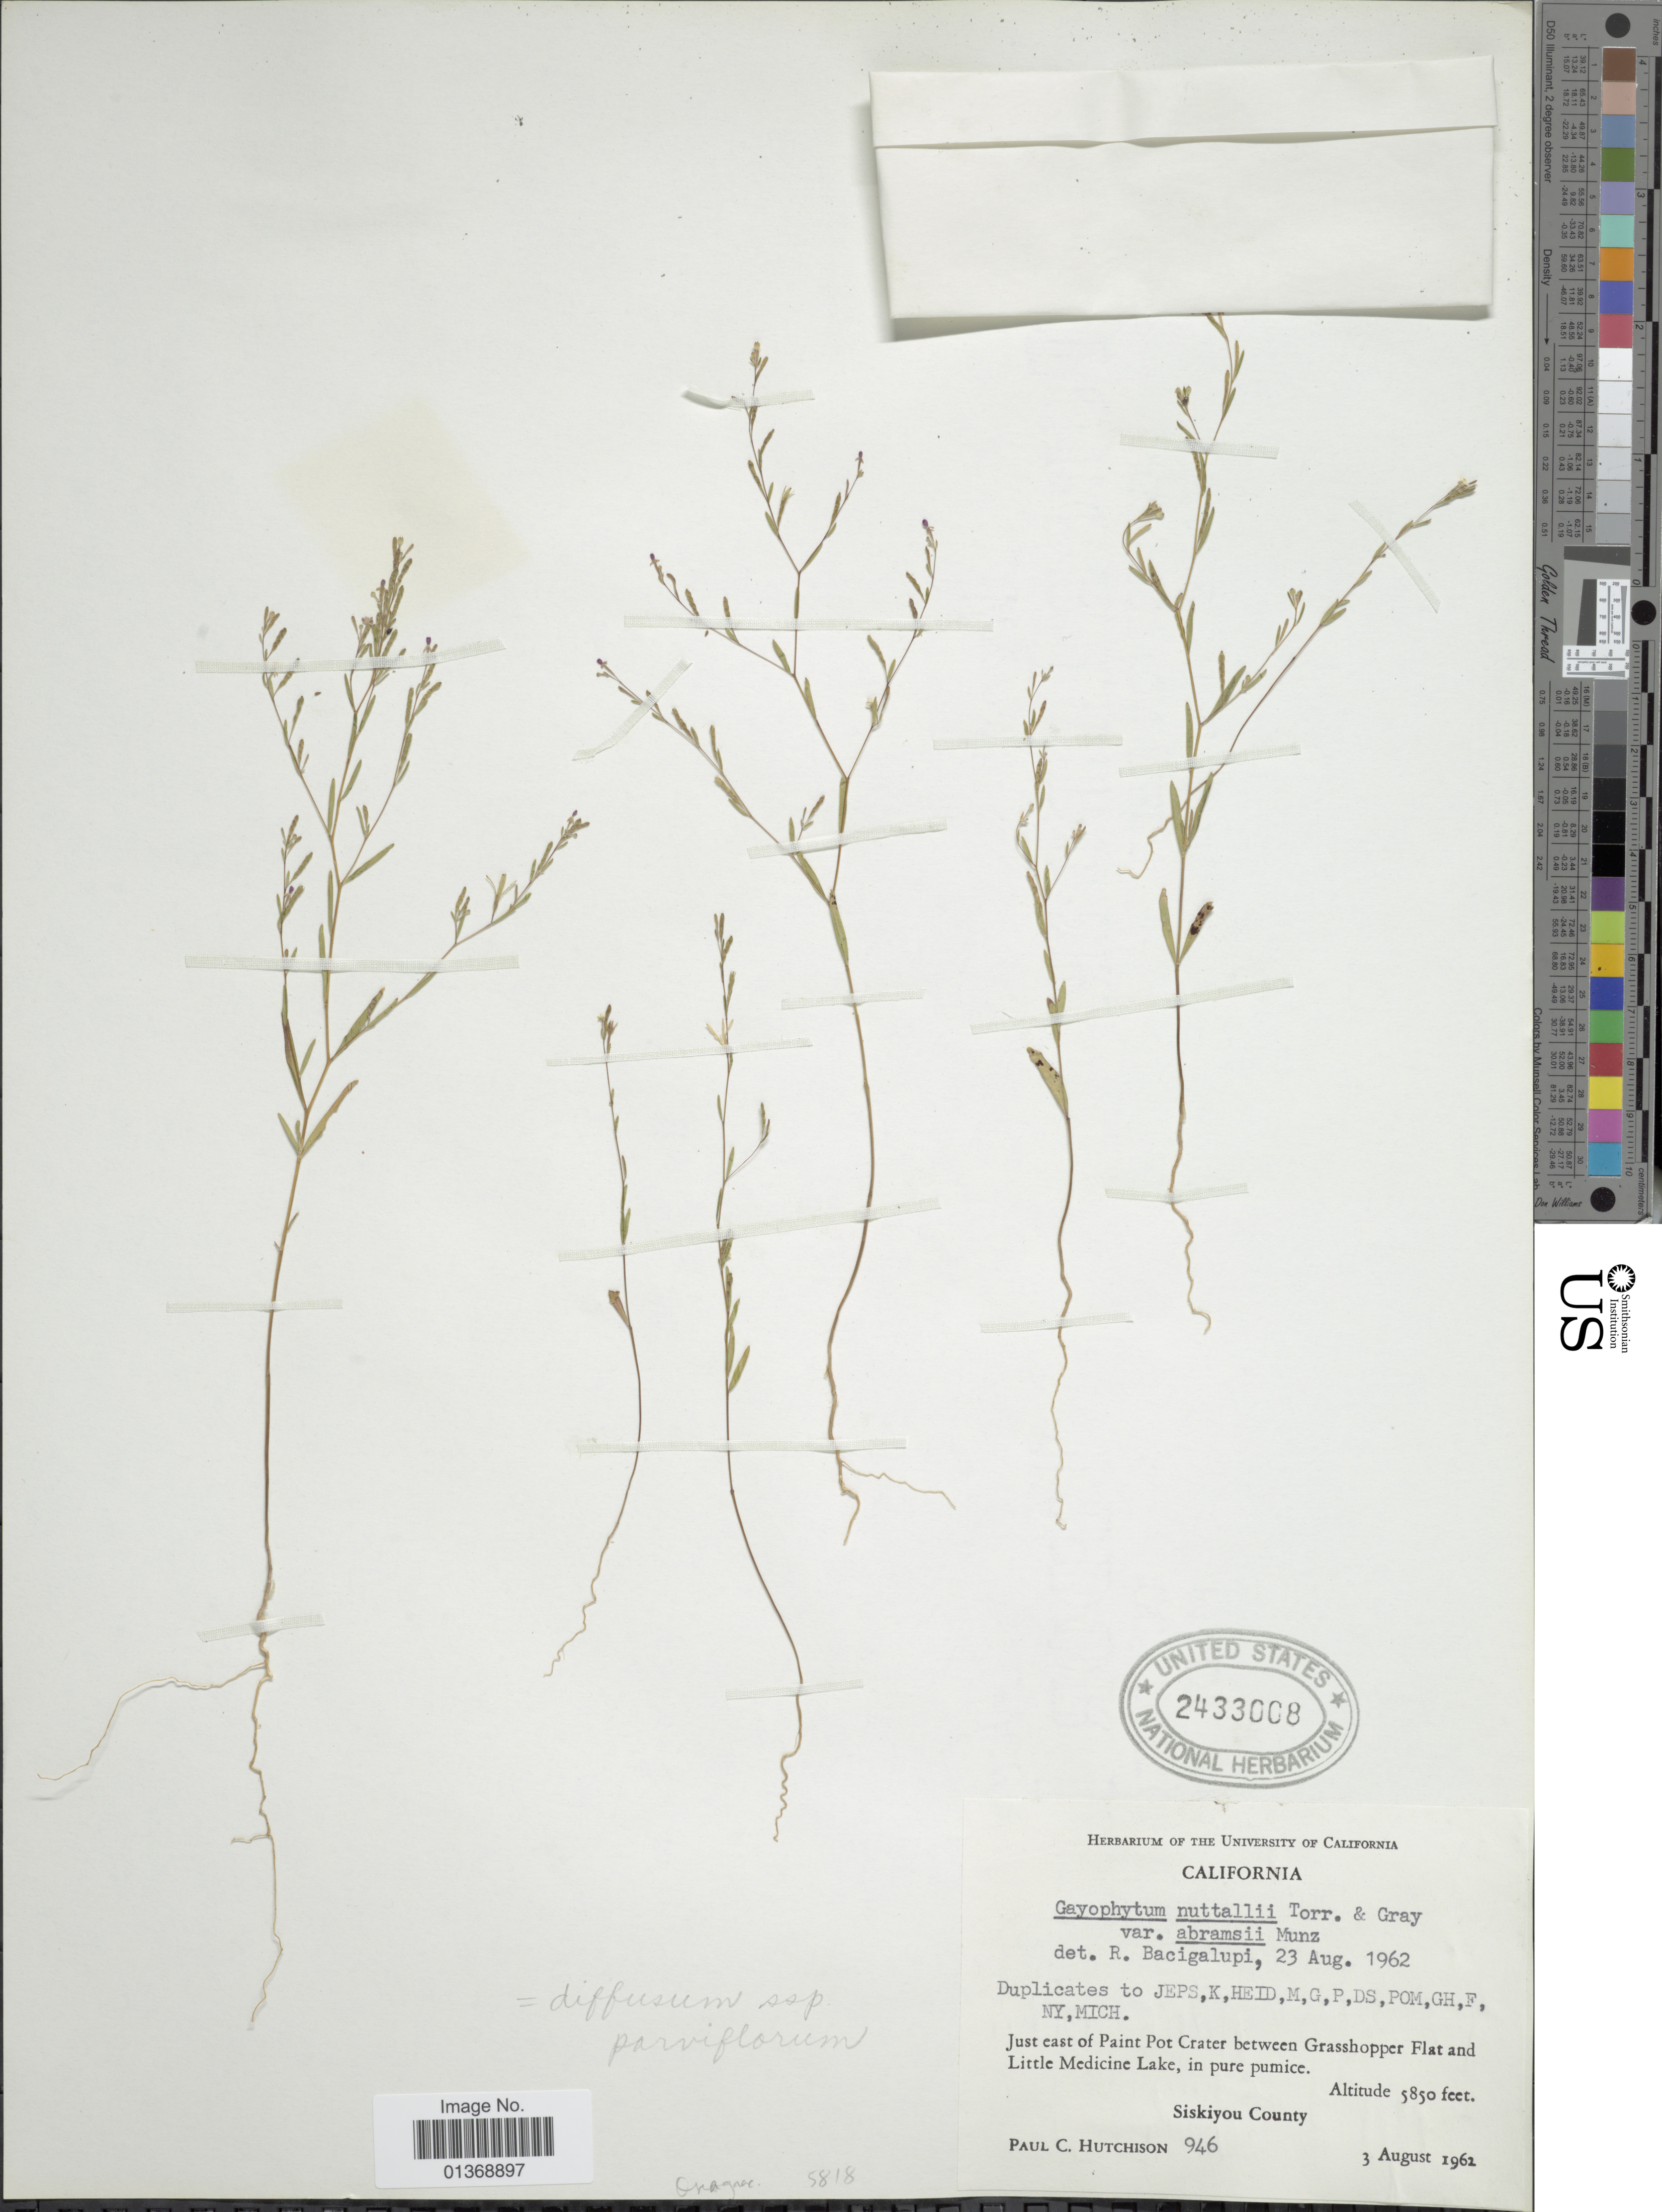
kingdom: Plantae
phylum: Tracheophyta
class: Magnoliopsida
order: Myrtales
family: Onagraceae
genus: Gayophytum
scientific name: Gayophytum diffusum subsp. parviflorum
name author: F. H. Lewis & Szweyk.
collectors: P. C. Hutchison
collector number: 946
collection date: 1962-08-03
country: United States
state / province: California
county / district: Siskiyou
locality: Just east of Piant Pot Crater between Grasshopper Flat and Little Medicine Lake, in pure pumice, Siskiyou County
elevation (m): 1783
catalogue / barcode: US 2433008